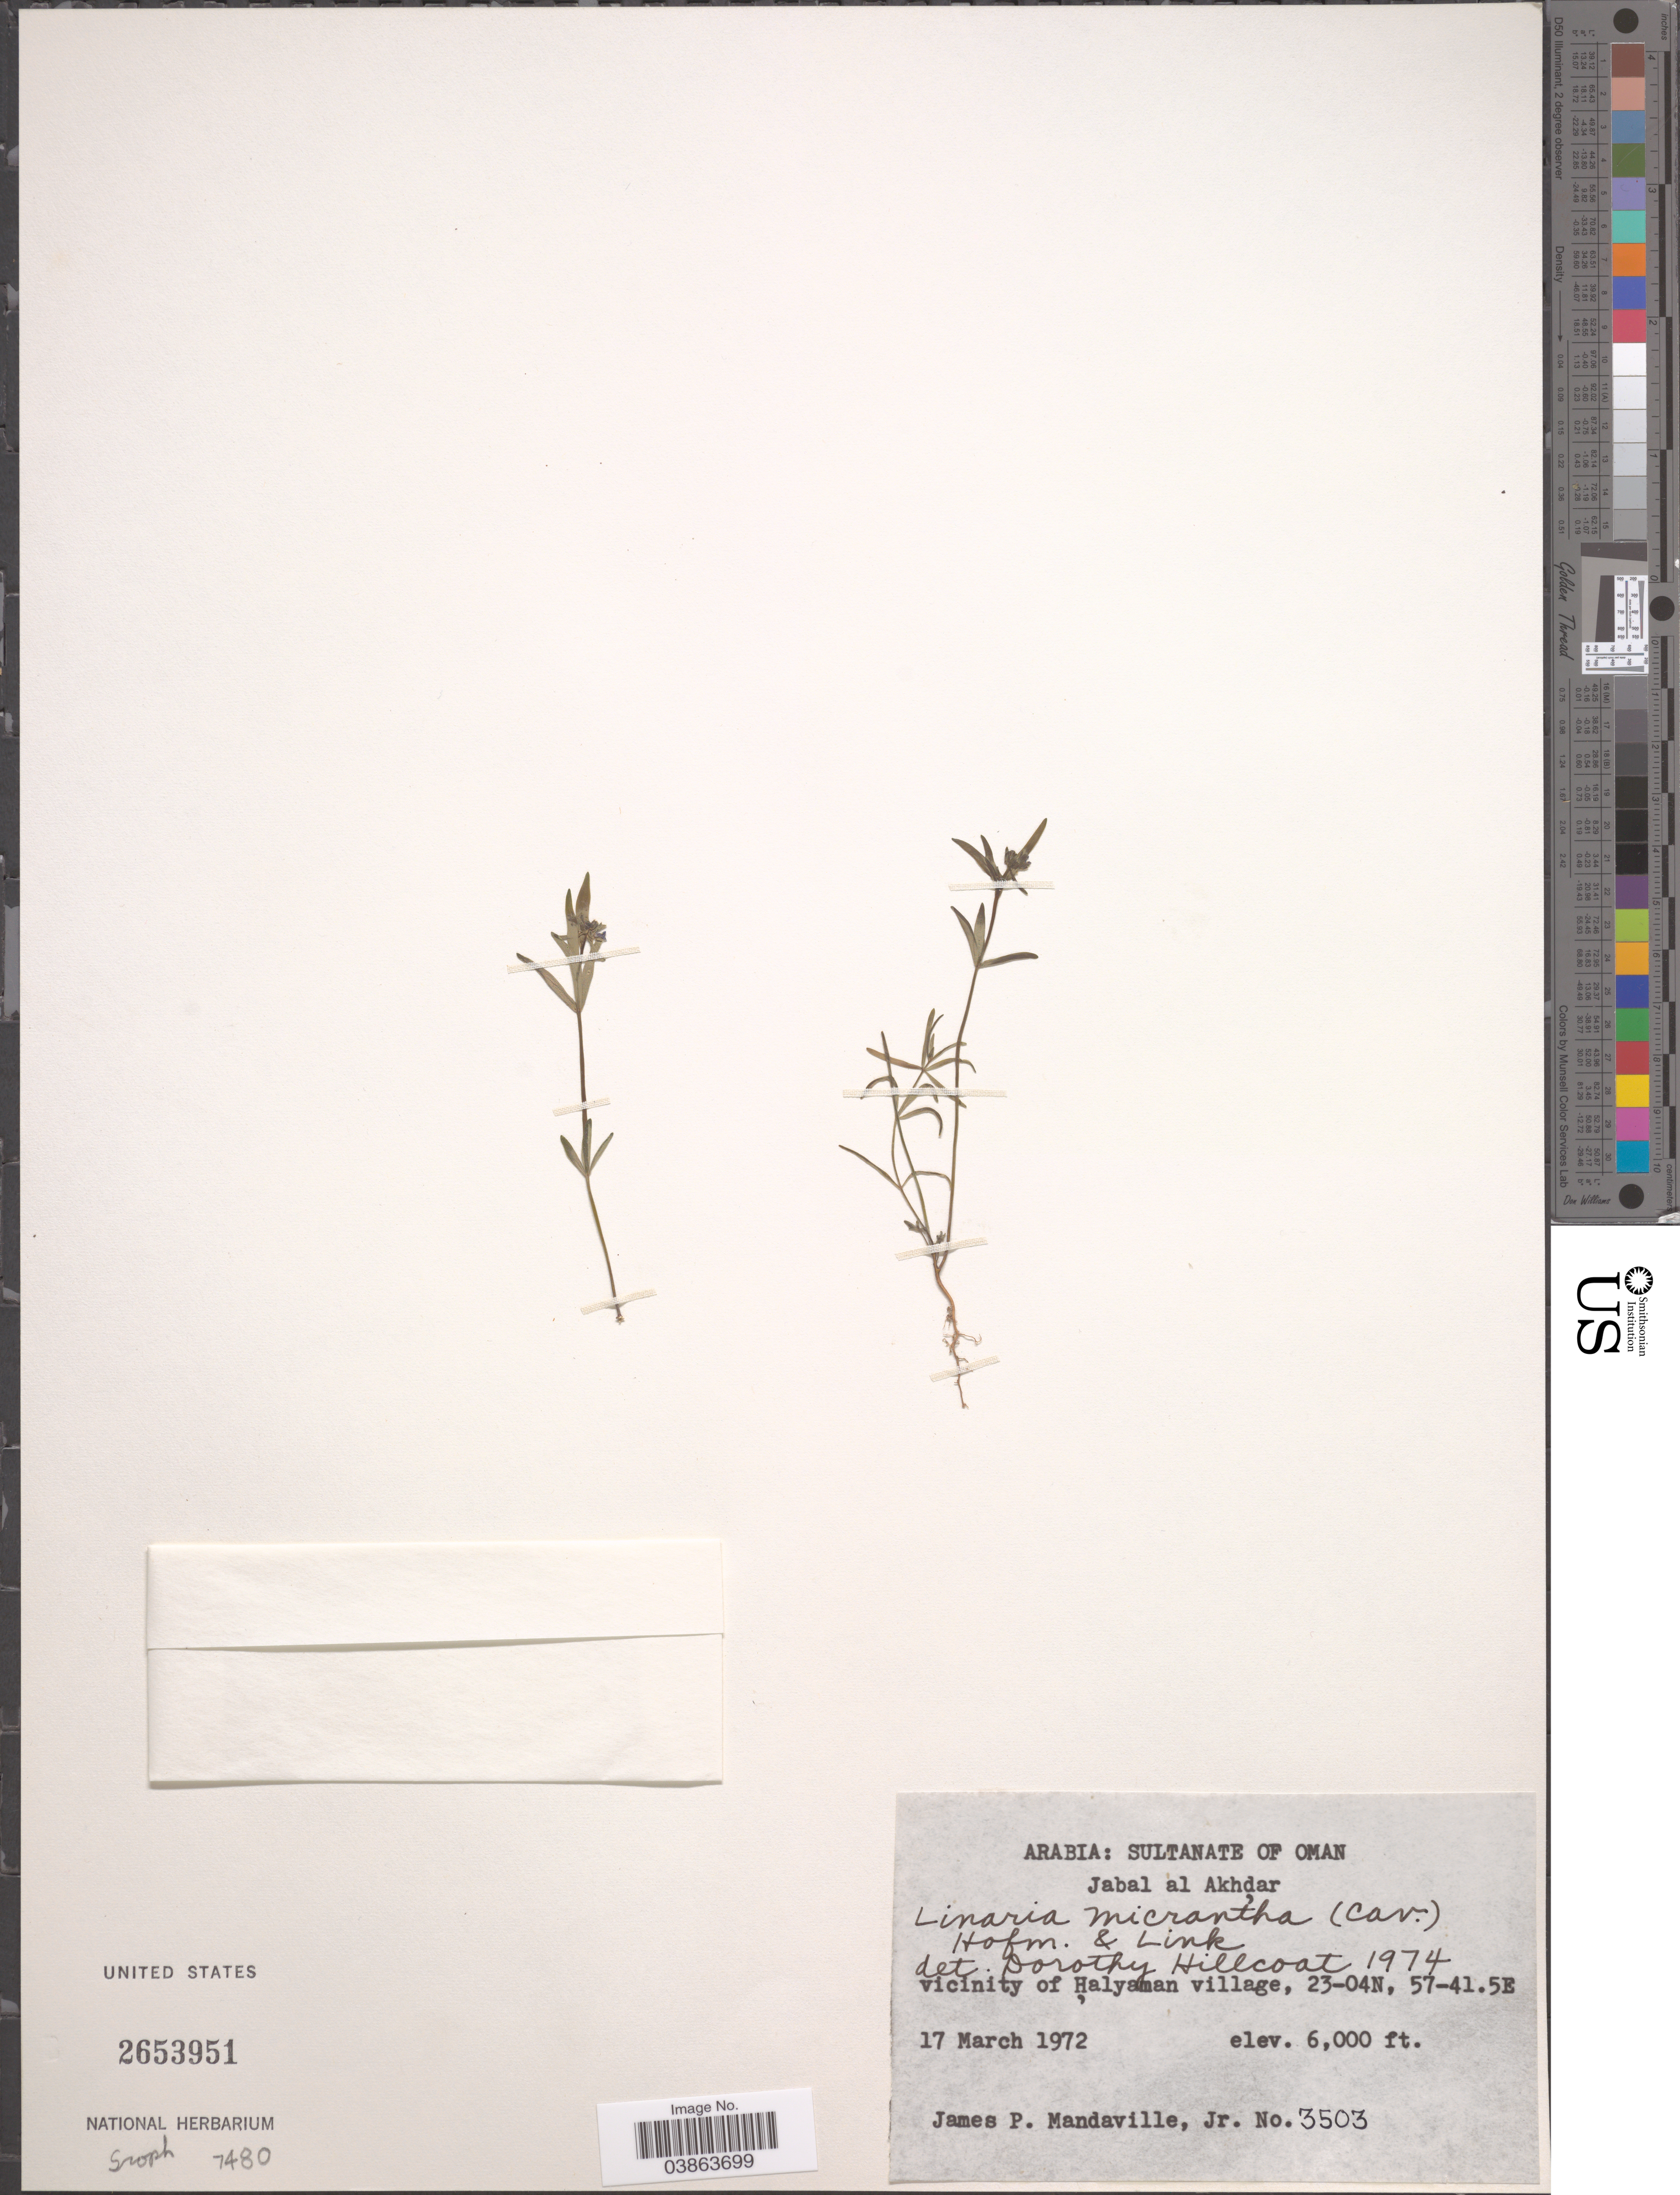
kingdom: Plantae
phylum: Tracheophyta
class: Magnoliopsida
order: Lamiales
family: Plantaginaceae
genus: Linaria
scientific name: Linaria micrantha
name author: (Cav.) Hoffmanns. & Link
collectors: J. Mandaville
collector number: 3503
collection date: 1972-03-17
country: Oman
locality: Arabia: Sultanate of Oman. Vicinity of Halyaman village.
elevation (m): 1829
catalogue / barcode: US 2653951